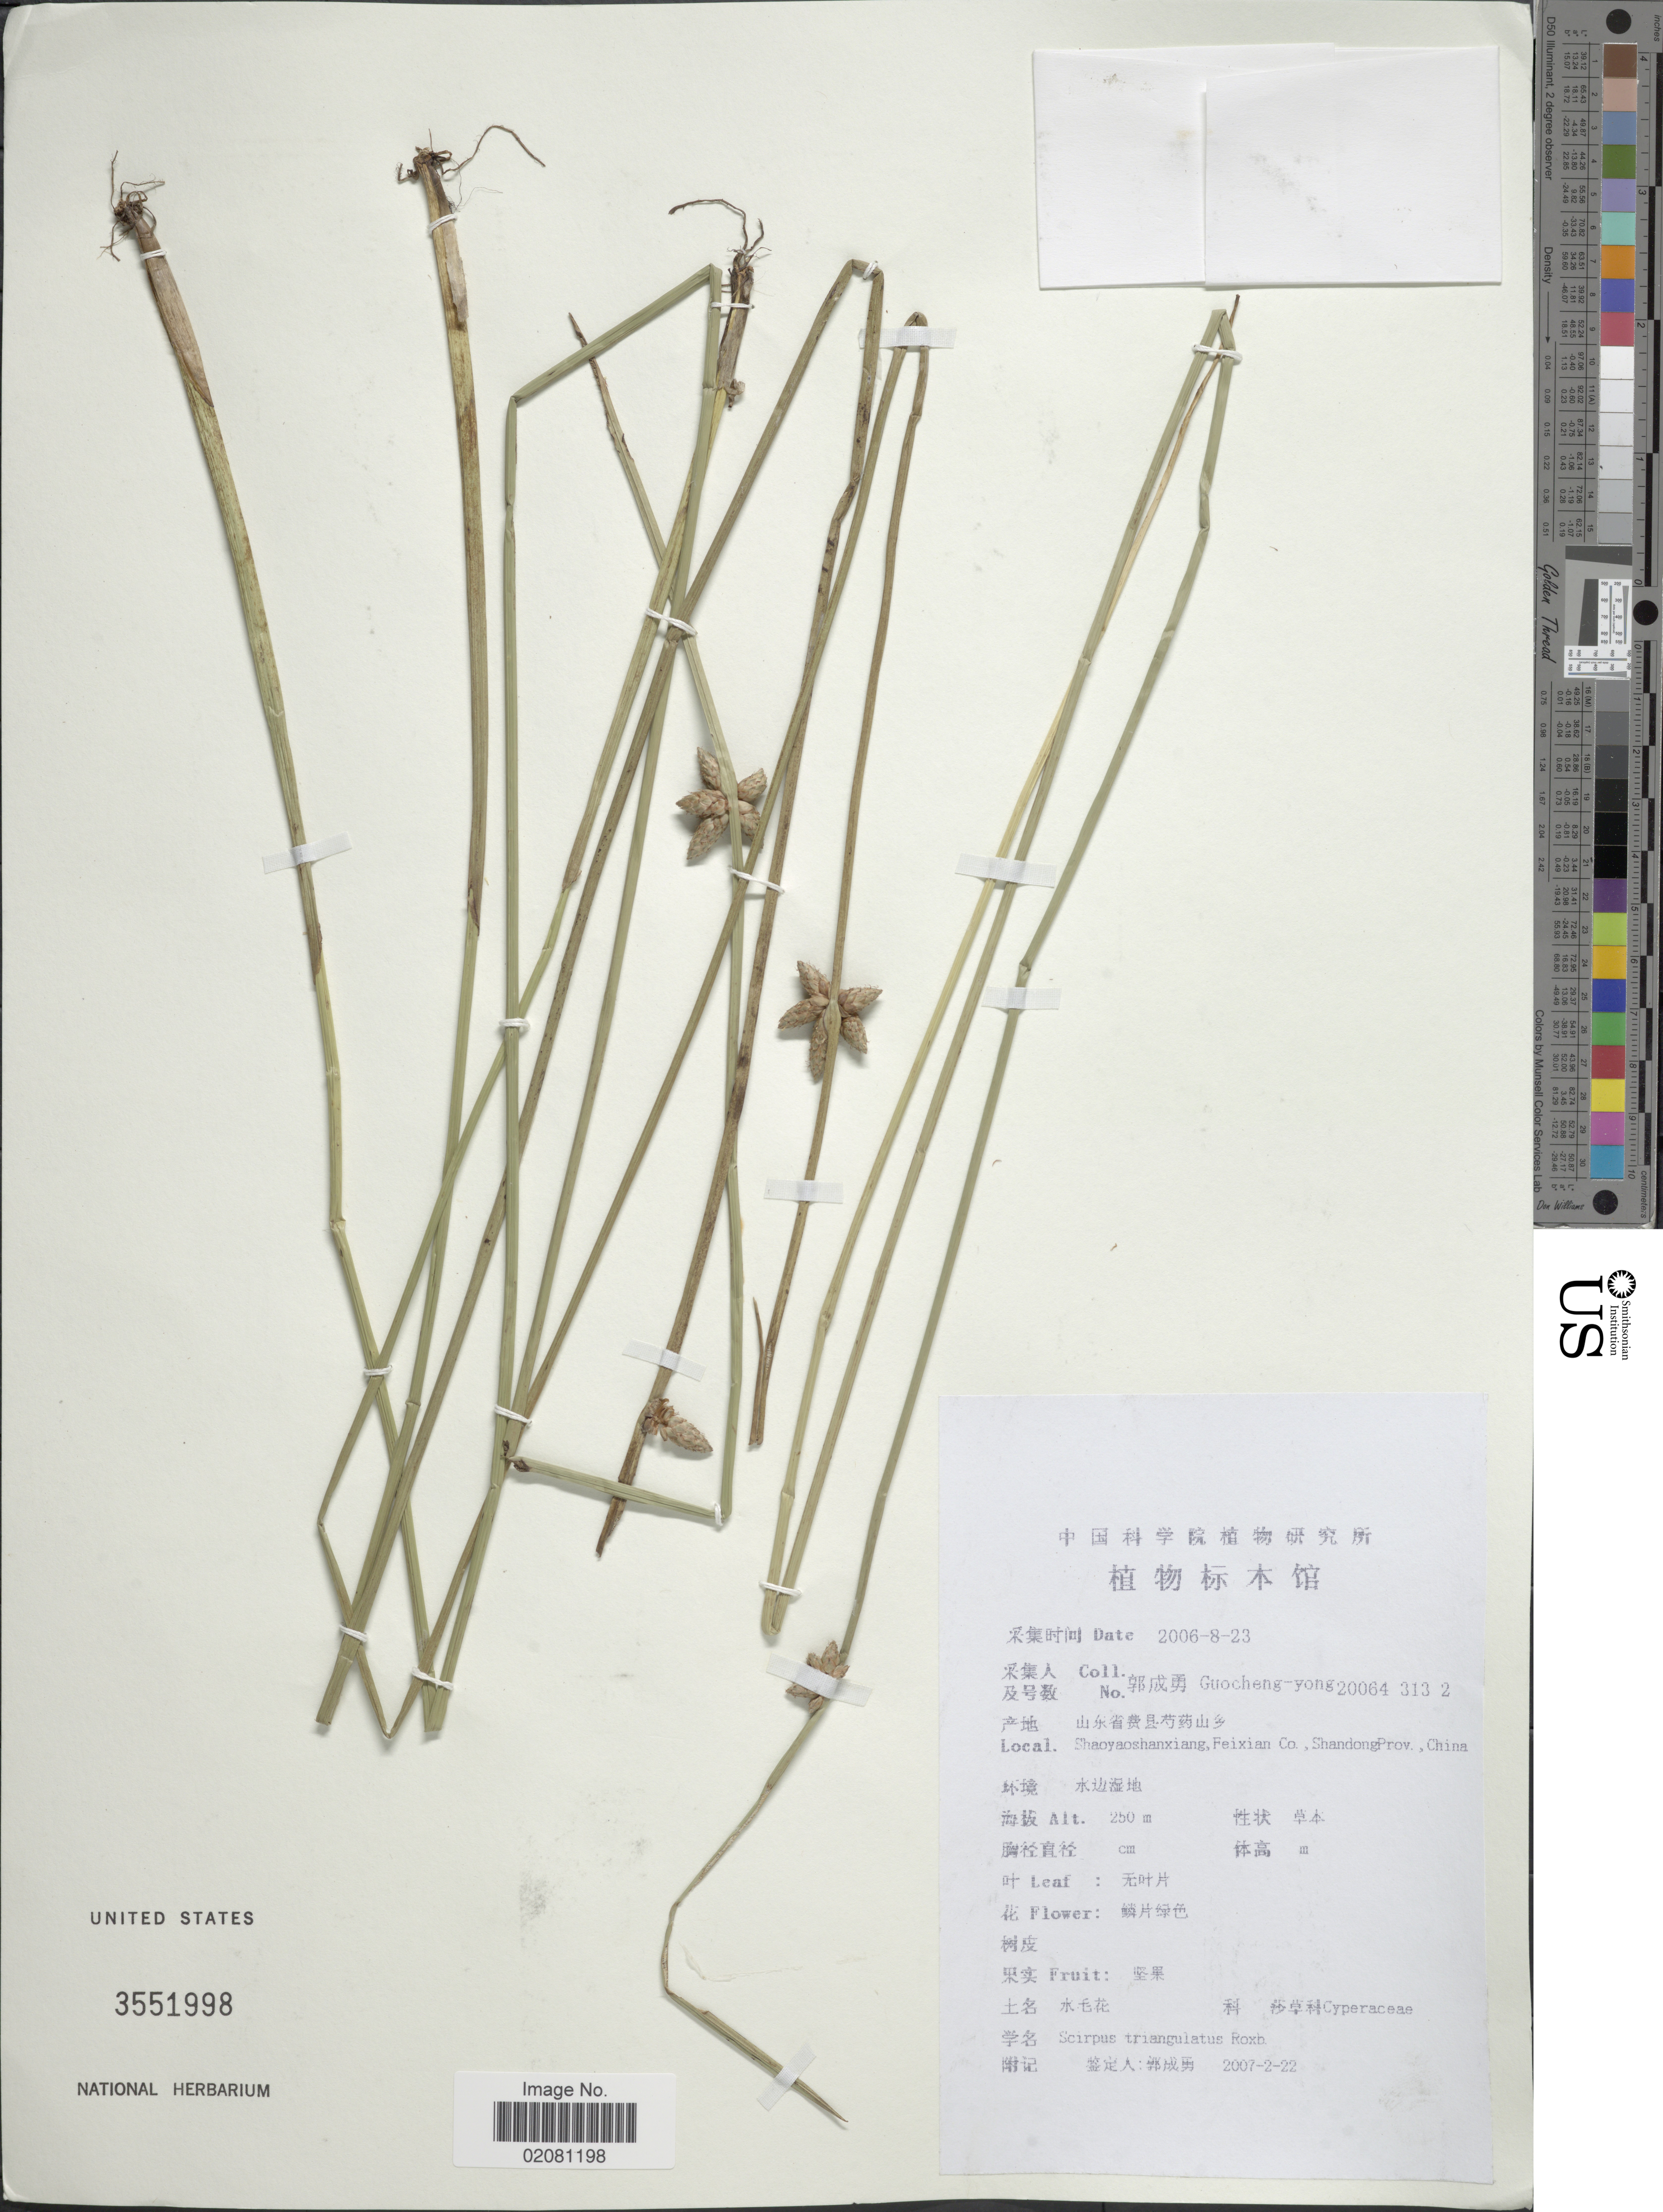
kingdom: Plantae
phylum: Tracheophyta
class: Liliopsida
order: Poales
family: Cyperaceae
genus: Schoenoplectus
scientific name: Schoenoplectus triangulatus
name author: (Roxb.) Soják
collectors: Guo cheng-yong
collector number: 200643132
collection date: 2006-08-23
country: China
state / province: Shandong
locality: Shaoyaoshanxiang, Feixian Co.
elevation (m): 250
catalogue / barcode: US 3551998